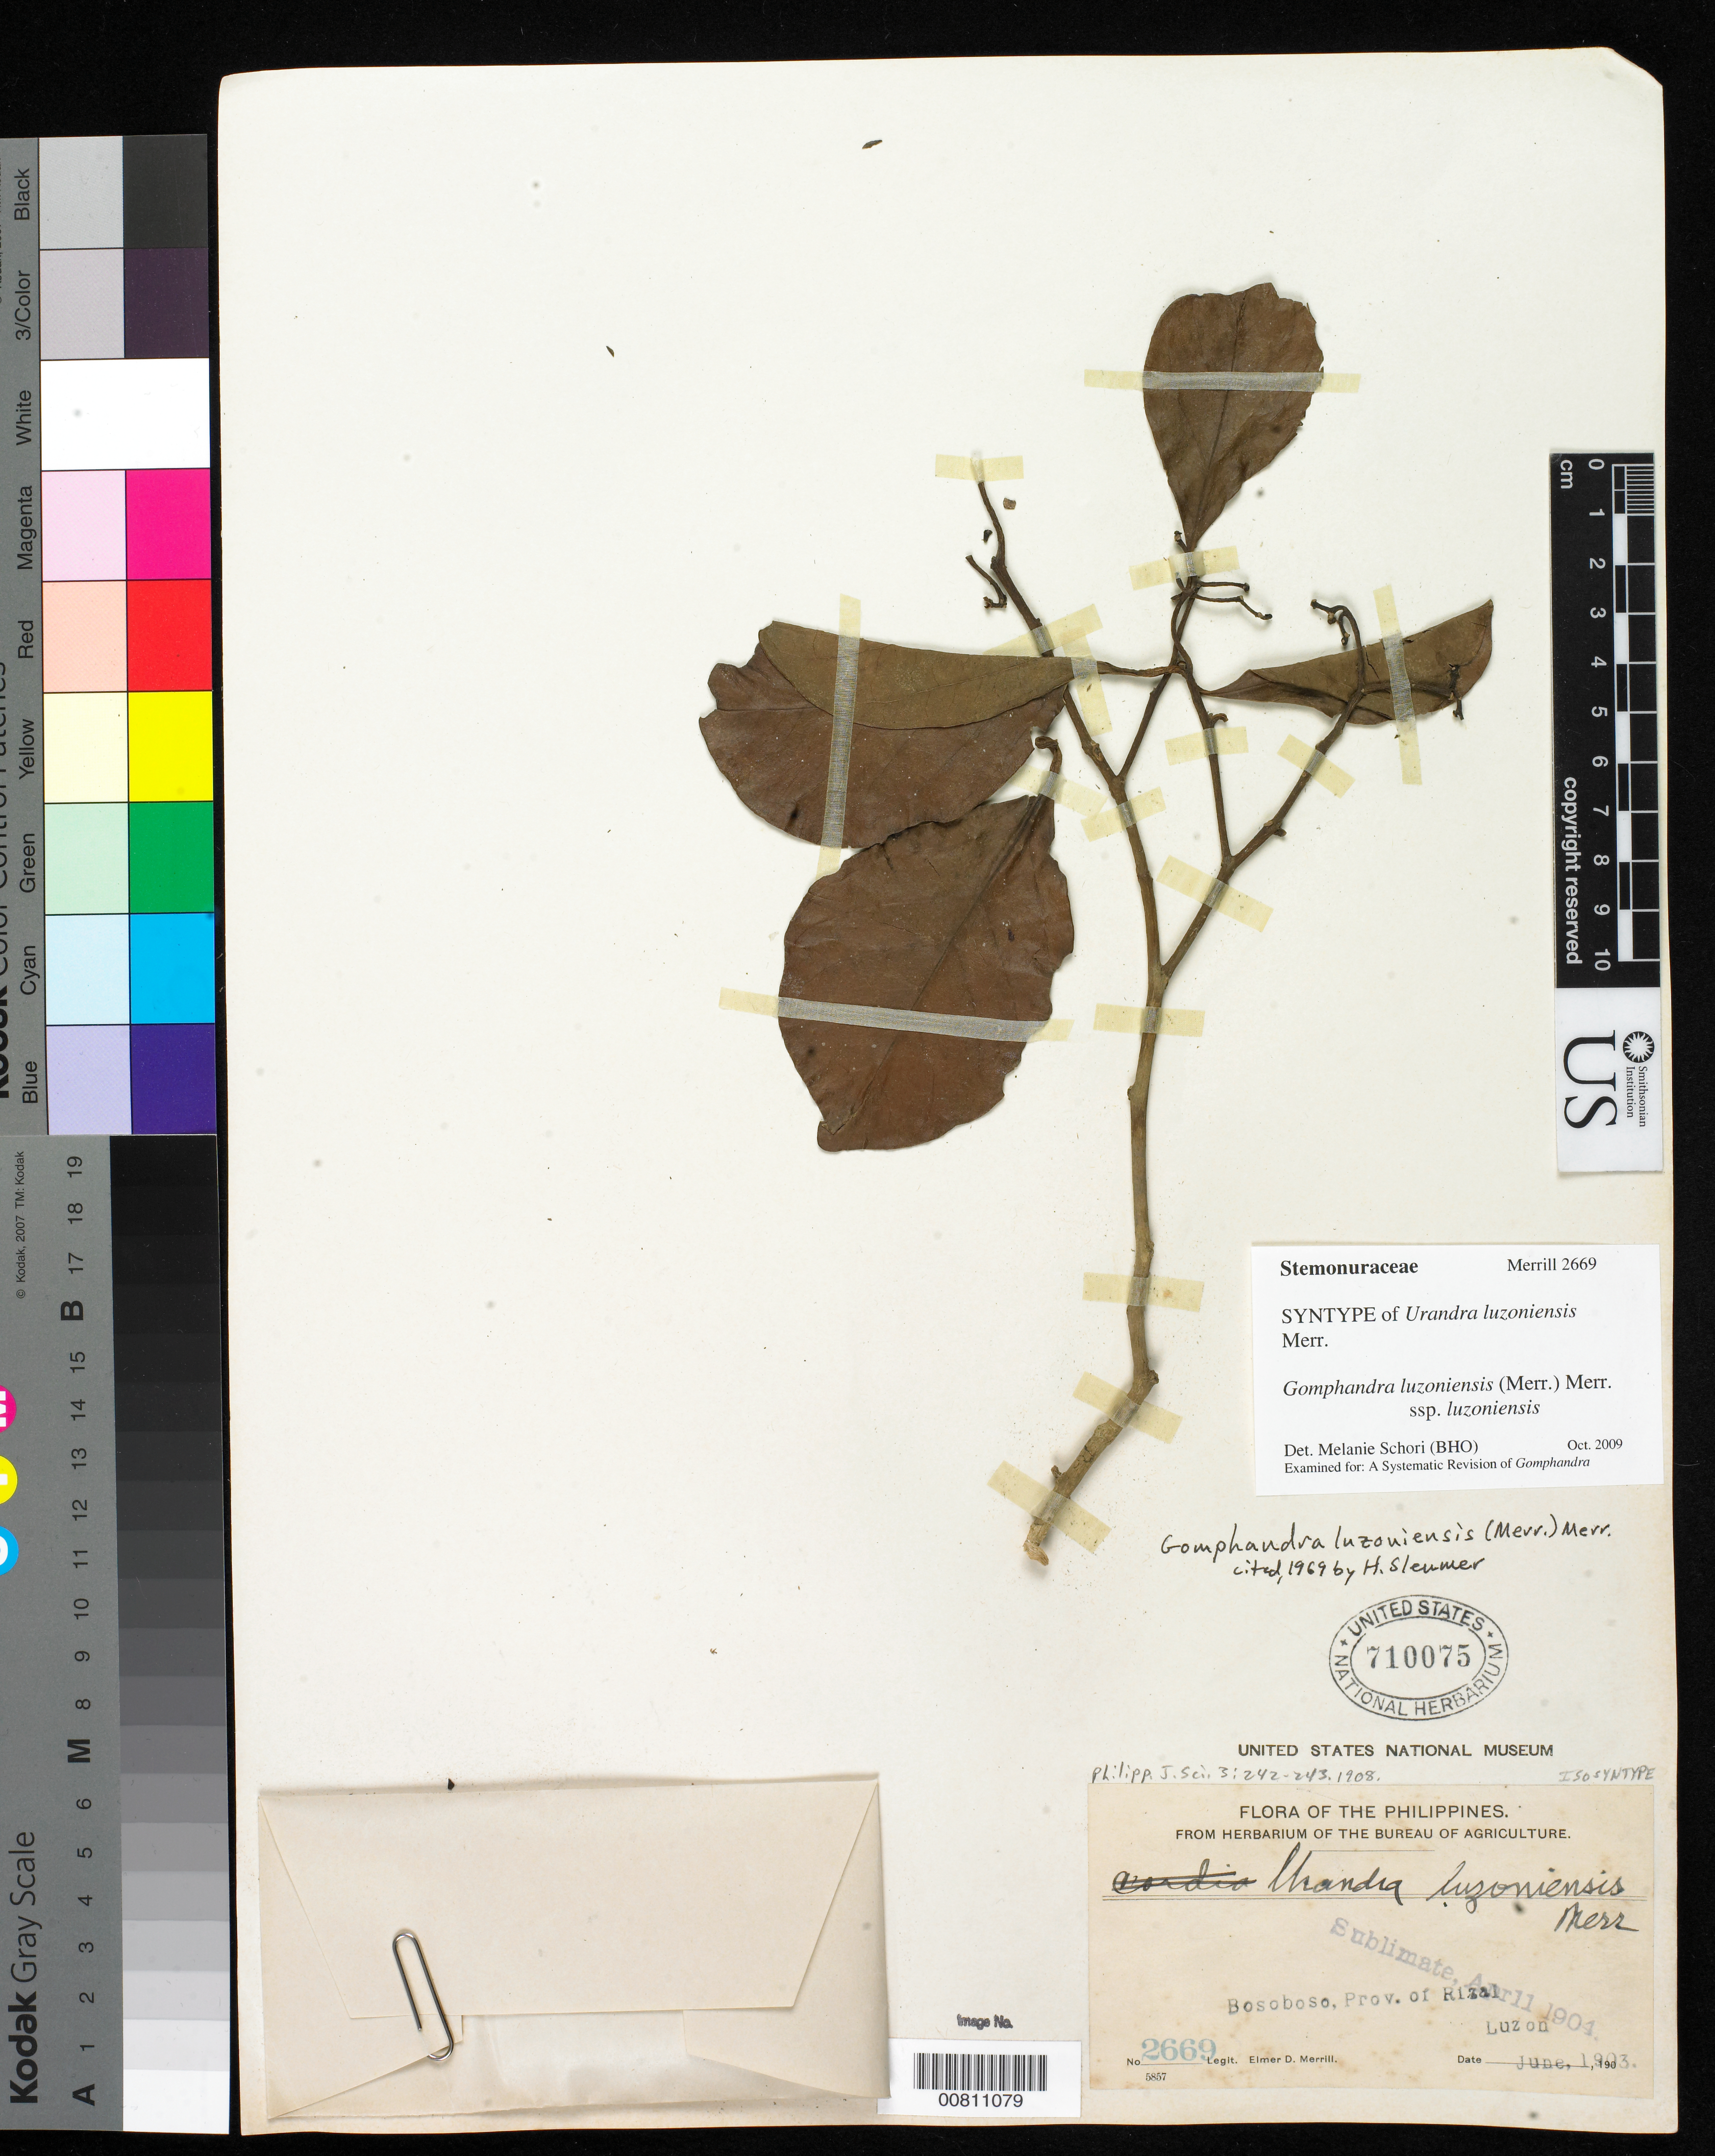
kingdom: Plantae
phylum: Tracheophyta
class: Magnoliopsida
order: Cardiopteridales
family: Stemonuraceae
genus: Urandra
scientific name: Urandra luzoniensis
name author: Merr.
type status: Isosyntype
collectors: E. D. Merrill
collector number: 2669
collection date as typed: Jun 1903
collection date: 1903-06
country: Philippines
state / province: Calabarzon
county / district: Rizal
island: Luzon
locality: Bosoboso, Prov. of Rizal, Luzon.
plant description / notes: Cited 1969 by H. Sleumer.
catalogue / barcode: US 710075